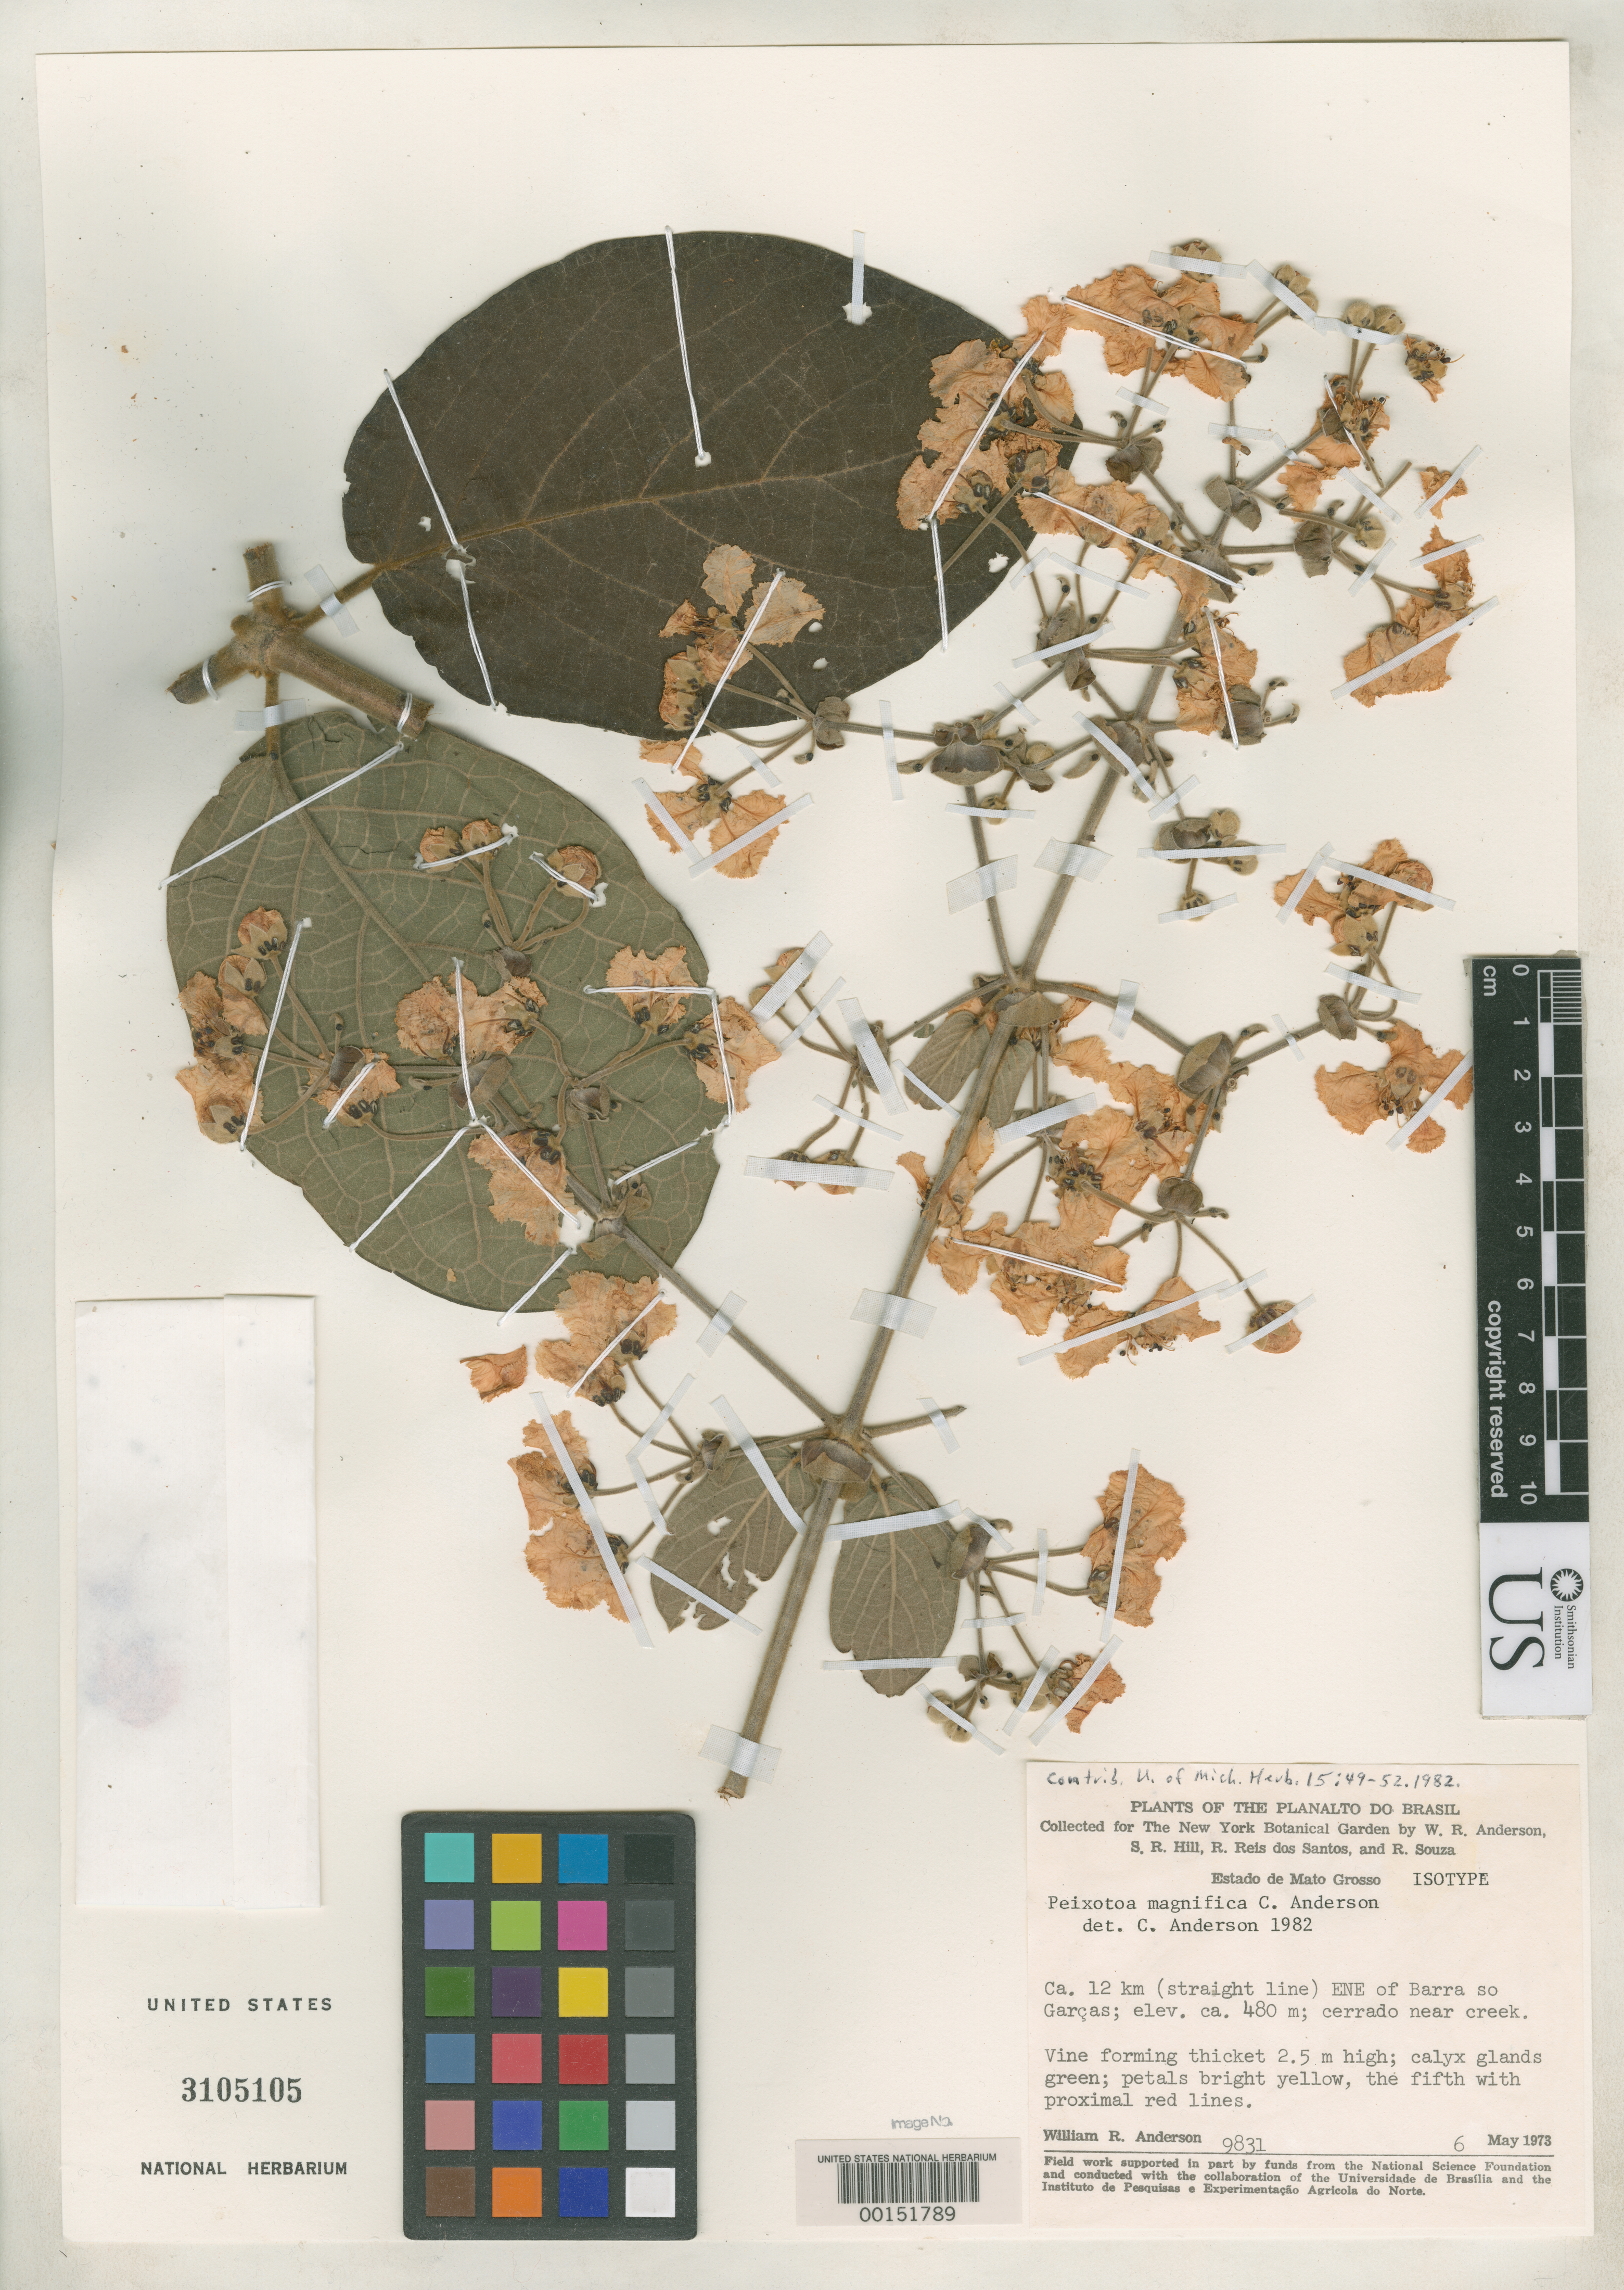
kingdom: Plantae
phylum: Tracheophyta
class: Magnoliopsida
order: Malpighiales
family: Malpighiaceae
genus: Peixotoa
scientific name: Peixotoa magnifica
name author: C.E. Anderson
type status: Isotype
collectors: W. R. Anderson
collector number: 9831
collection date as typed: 06 May 1973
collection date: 1973-05-06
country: Brazil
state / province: Mato Grosso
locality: Ca. 12 km (straight line) ENE of Barra So Garcas, cerrado near Creek.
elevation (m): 480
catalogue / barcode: US 3105105